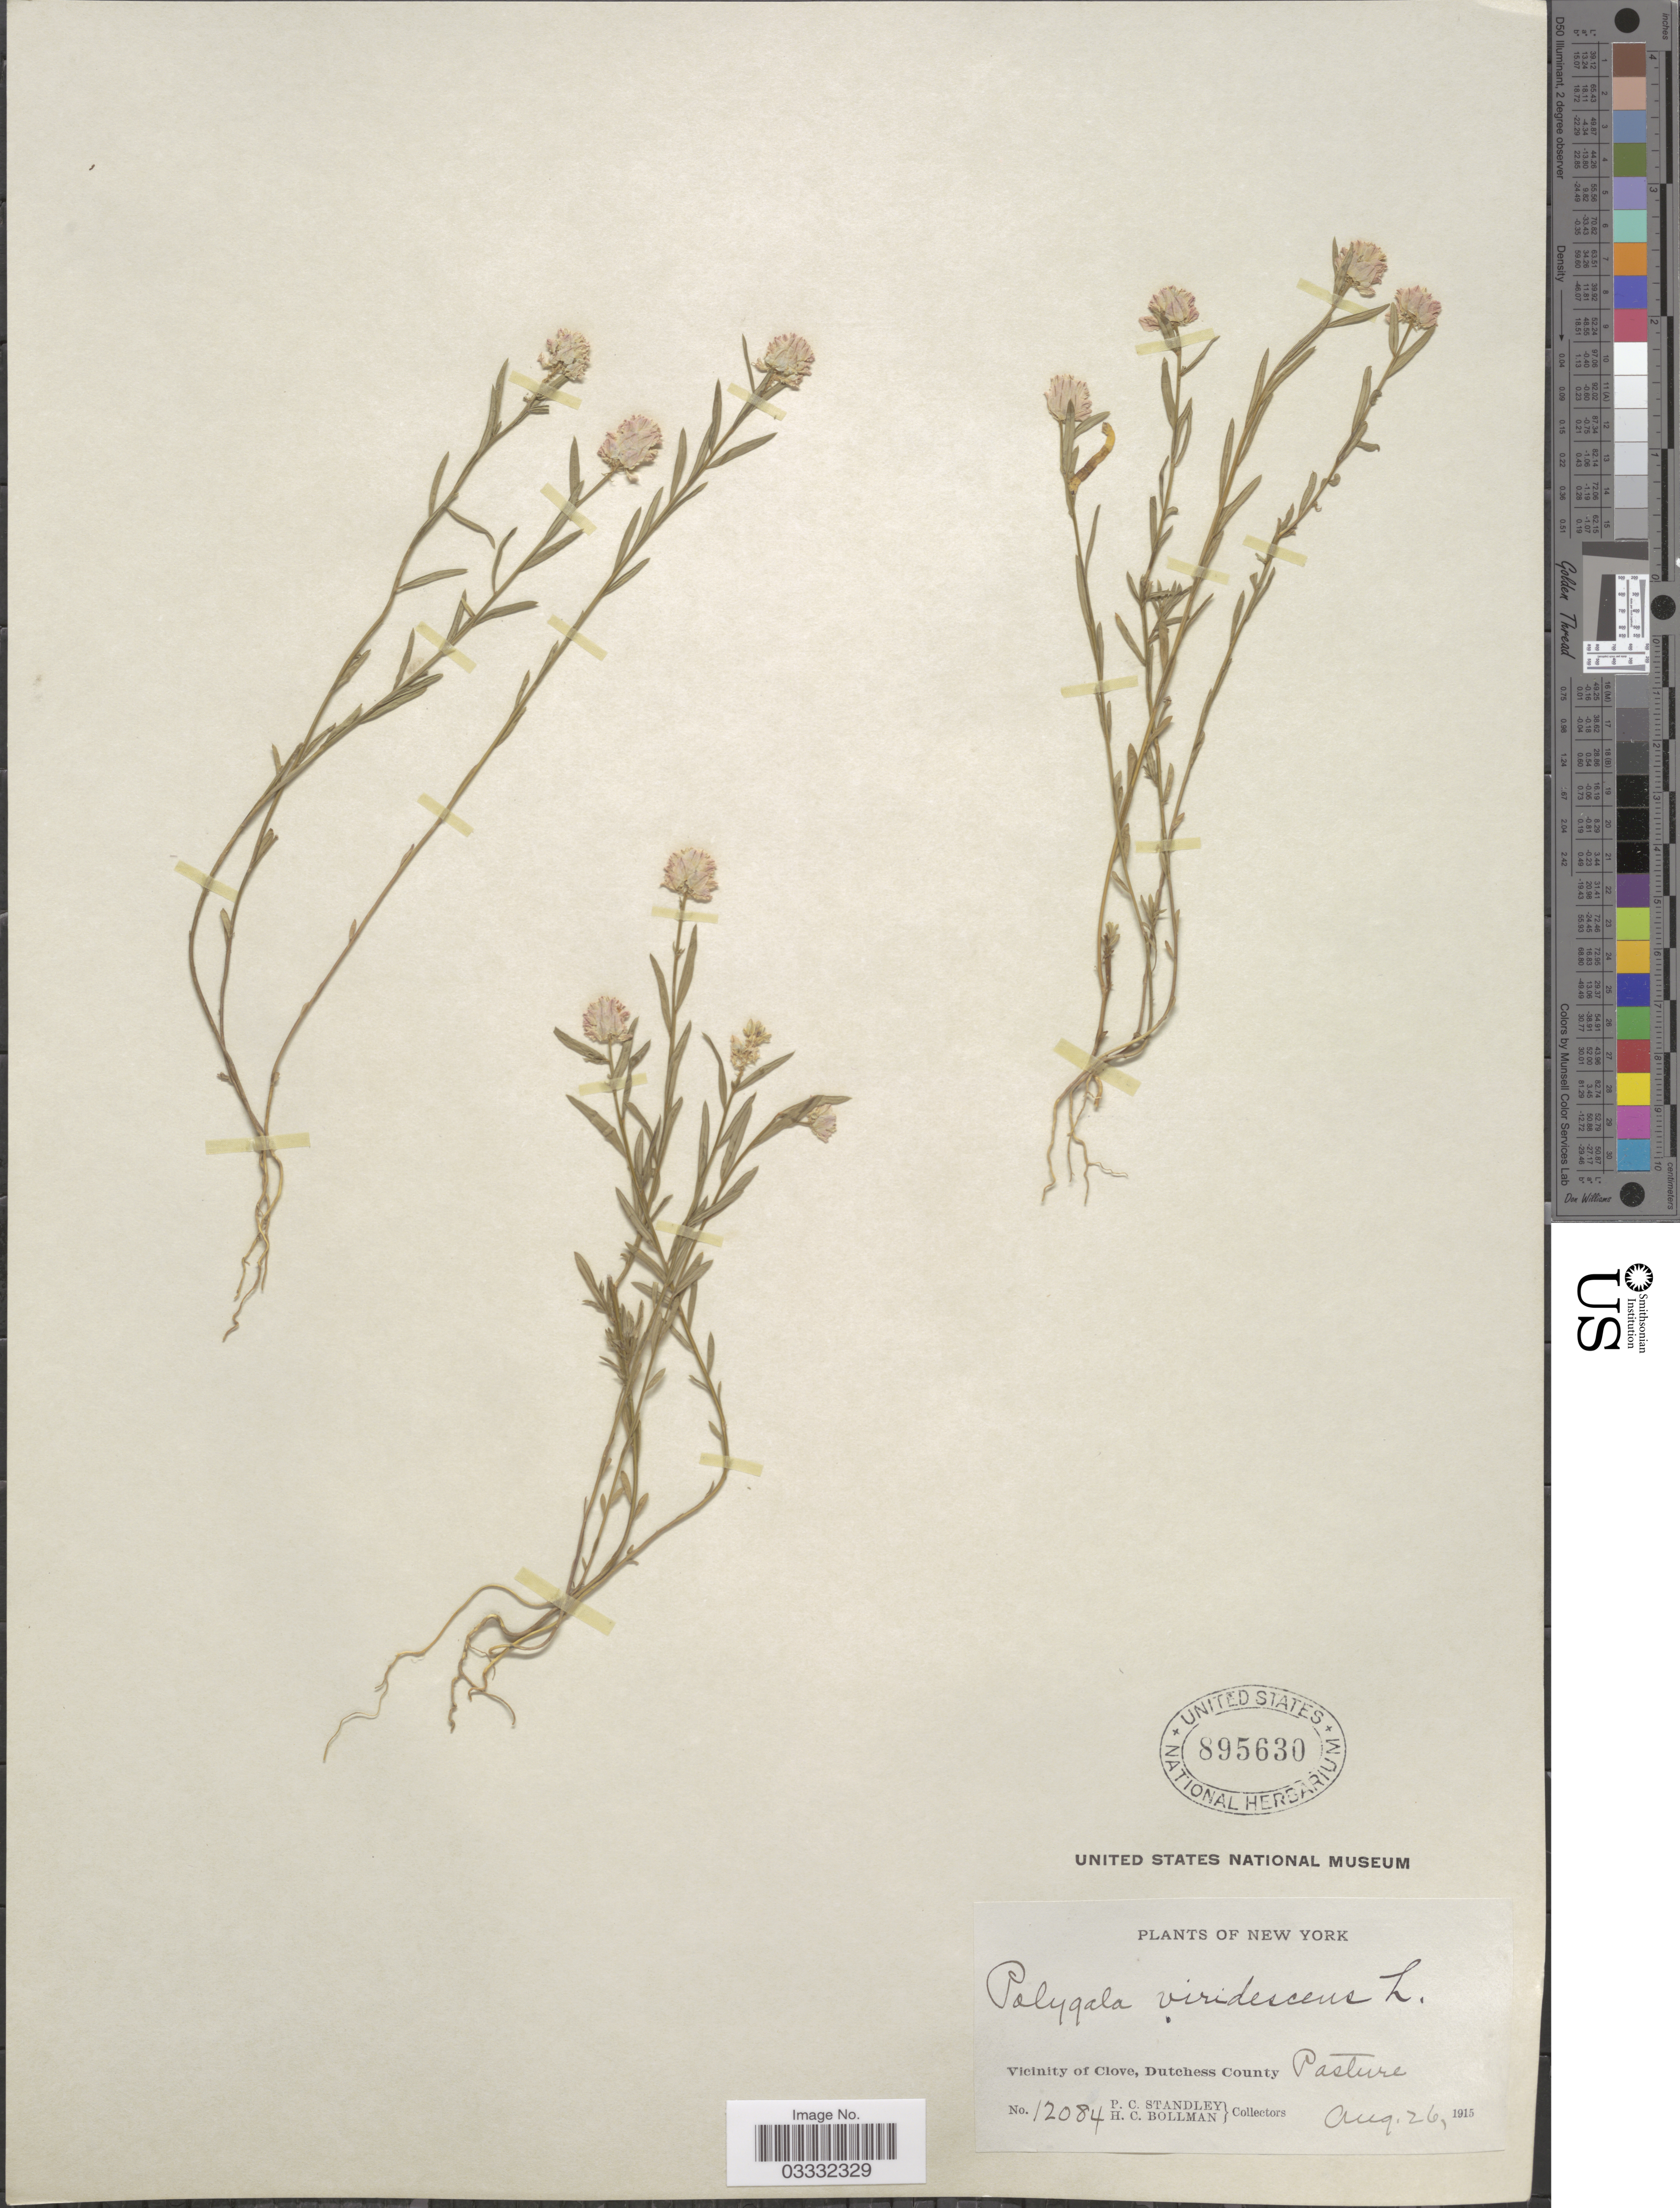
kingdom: Plantae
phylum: Tracheophyta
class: Magnoliopsida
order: Fabales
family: Polygalaceae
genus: Polygala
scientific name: Polygala sanguinea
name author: L.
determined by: Strong, Mark T., (BOT), Smithsonian Institution - National Museum of Natural History (UNITED STATES)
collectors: P. C. Standley & H. C. Bollman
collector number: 12084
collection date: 1915-08-26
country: United States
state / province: New York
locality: Vicinity of Clove, Dutchess County. Pasture.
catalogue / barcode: US 895630